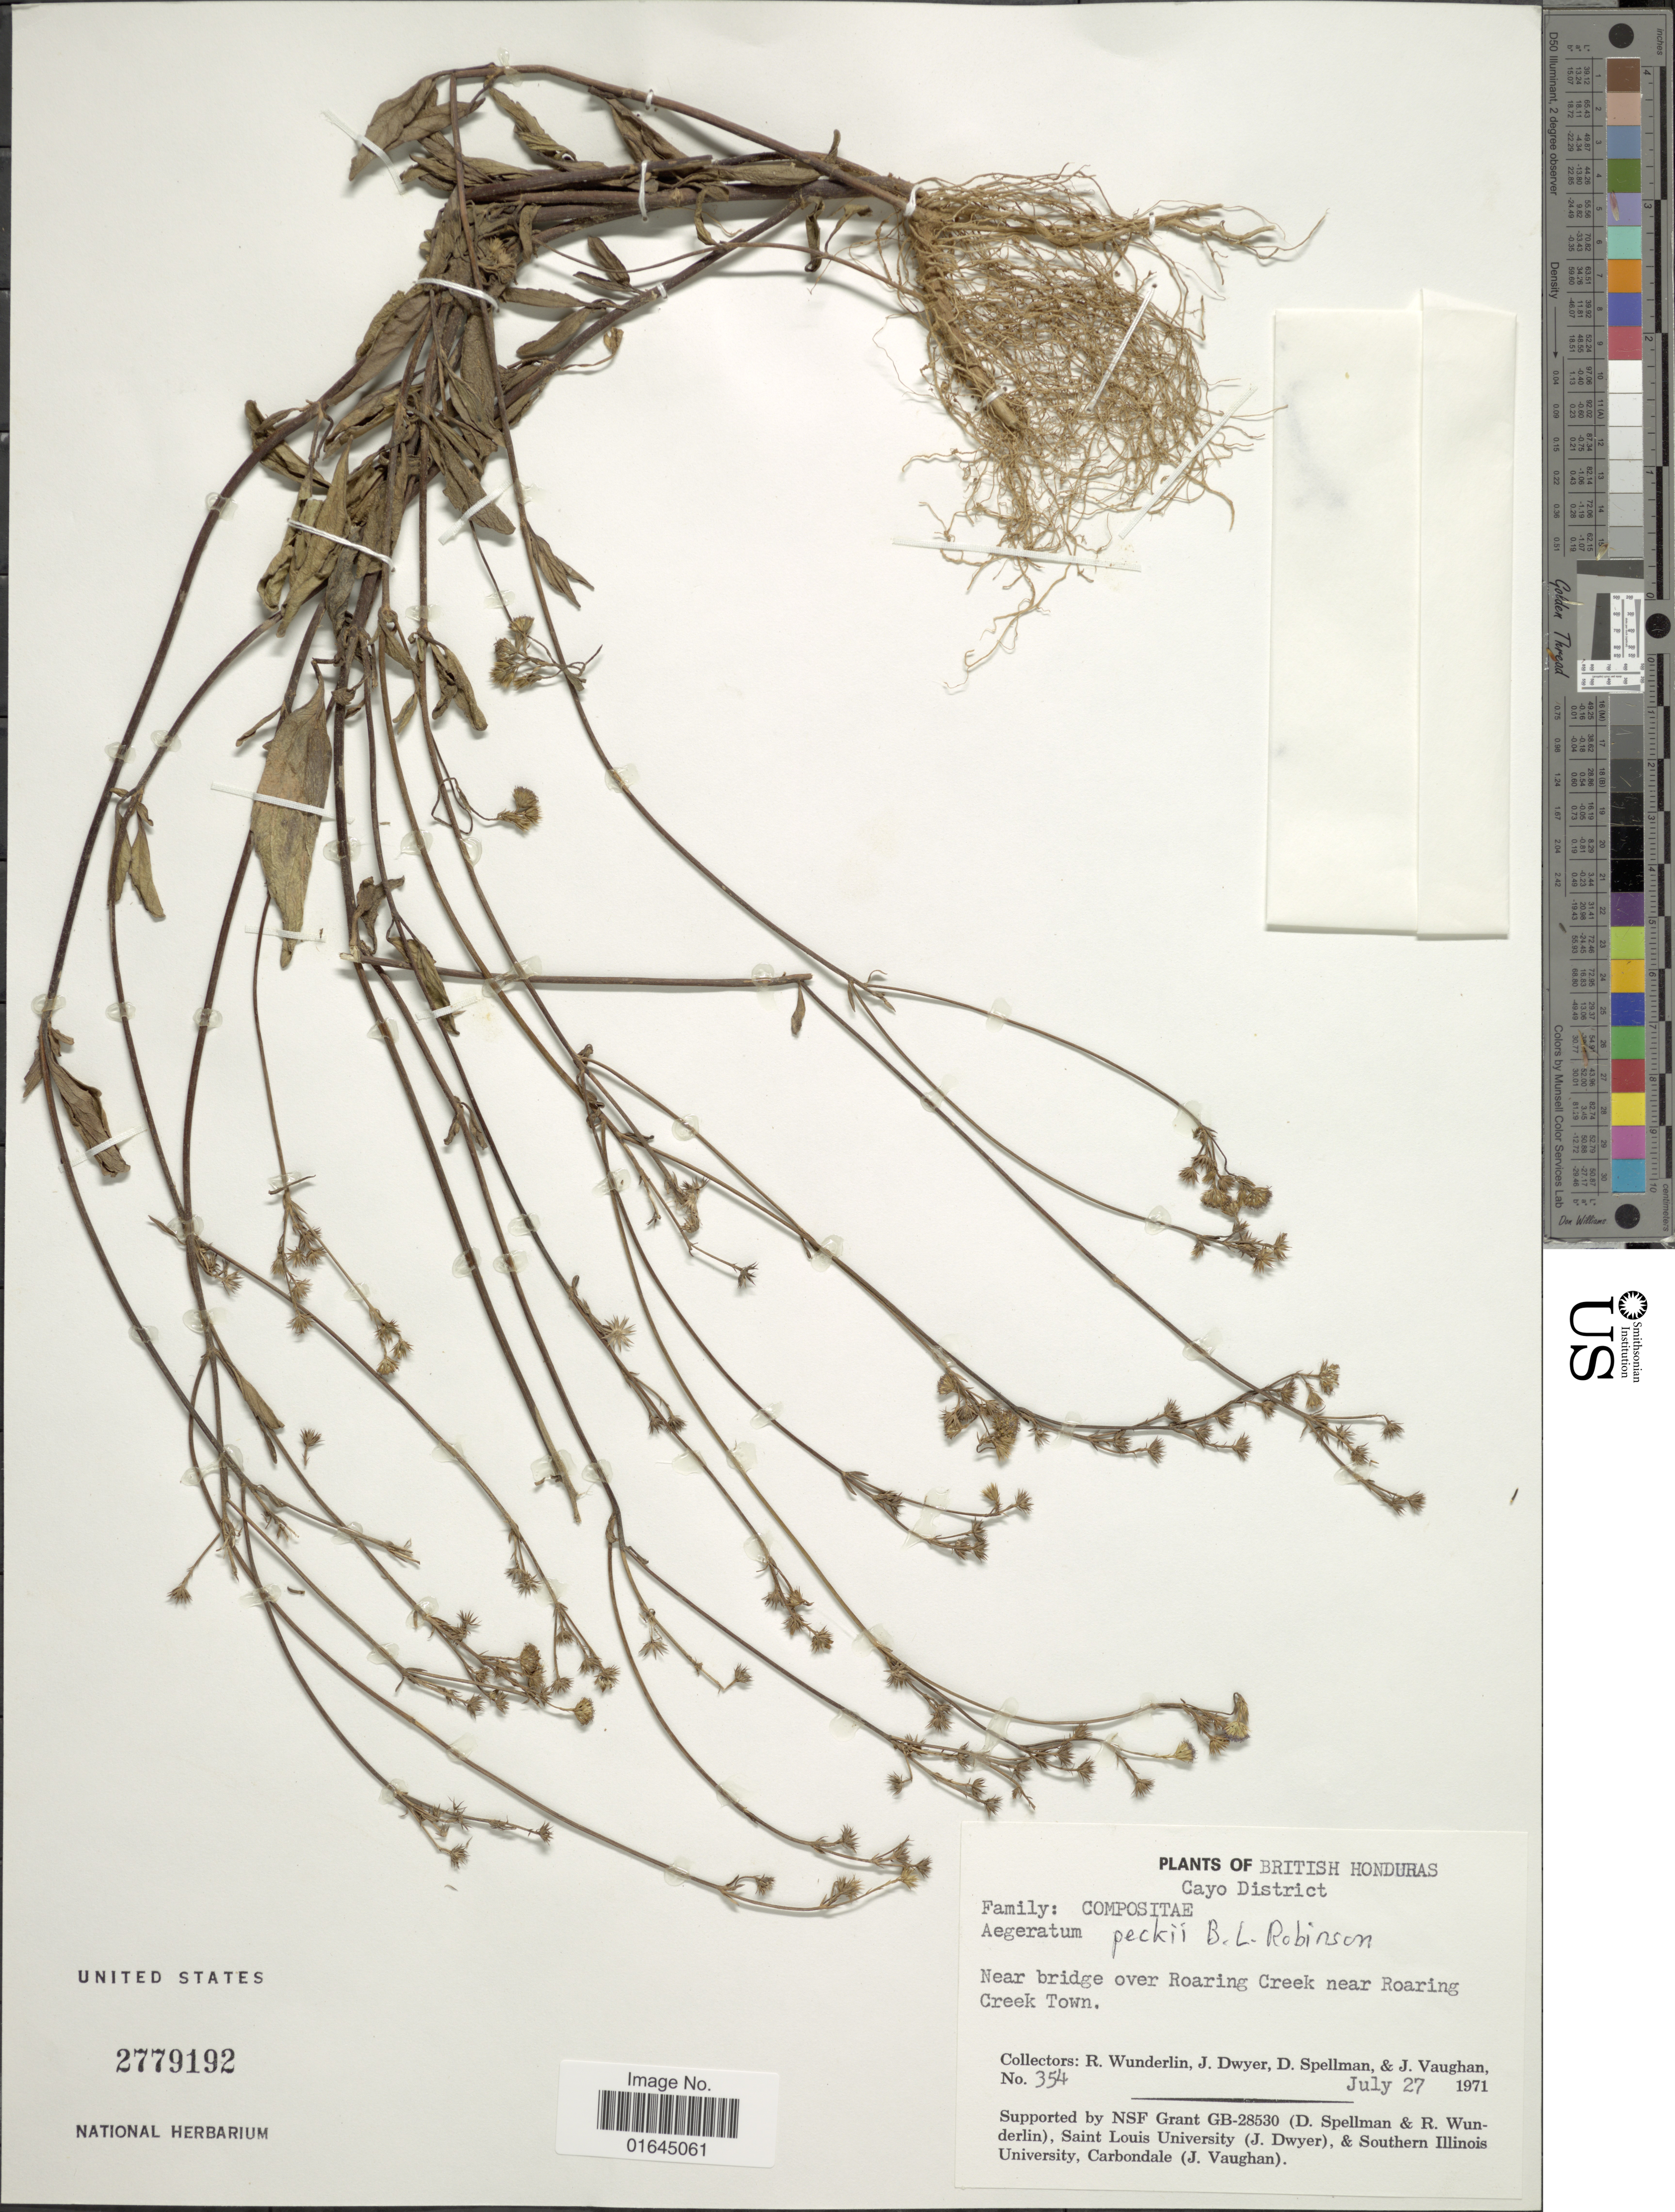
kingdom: Plantae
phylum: Tracheophyta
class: Magnoliopsida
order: Asterales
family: Asteraceae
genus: Ageratum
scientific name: Ageratum peckii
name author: B.L. Rob.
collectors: R. P. Wunderlin, J. Dwyer, D. Spellman & J. Vaughan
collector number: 354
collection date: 1971-07-27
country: Belize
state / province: Cayo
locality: British Honduras, Cayo district, near bridge over Roaring CReek near Roaring Creek Town.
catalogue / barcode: US 2779192